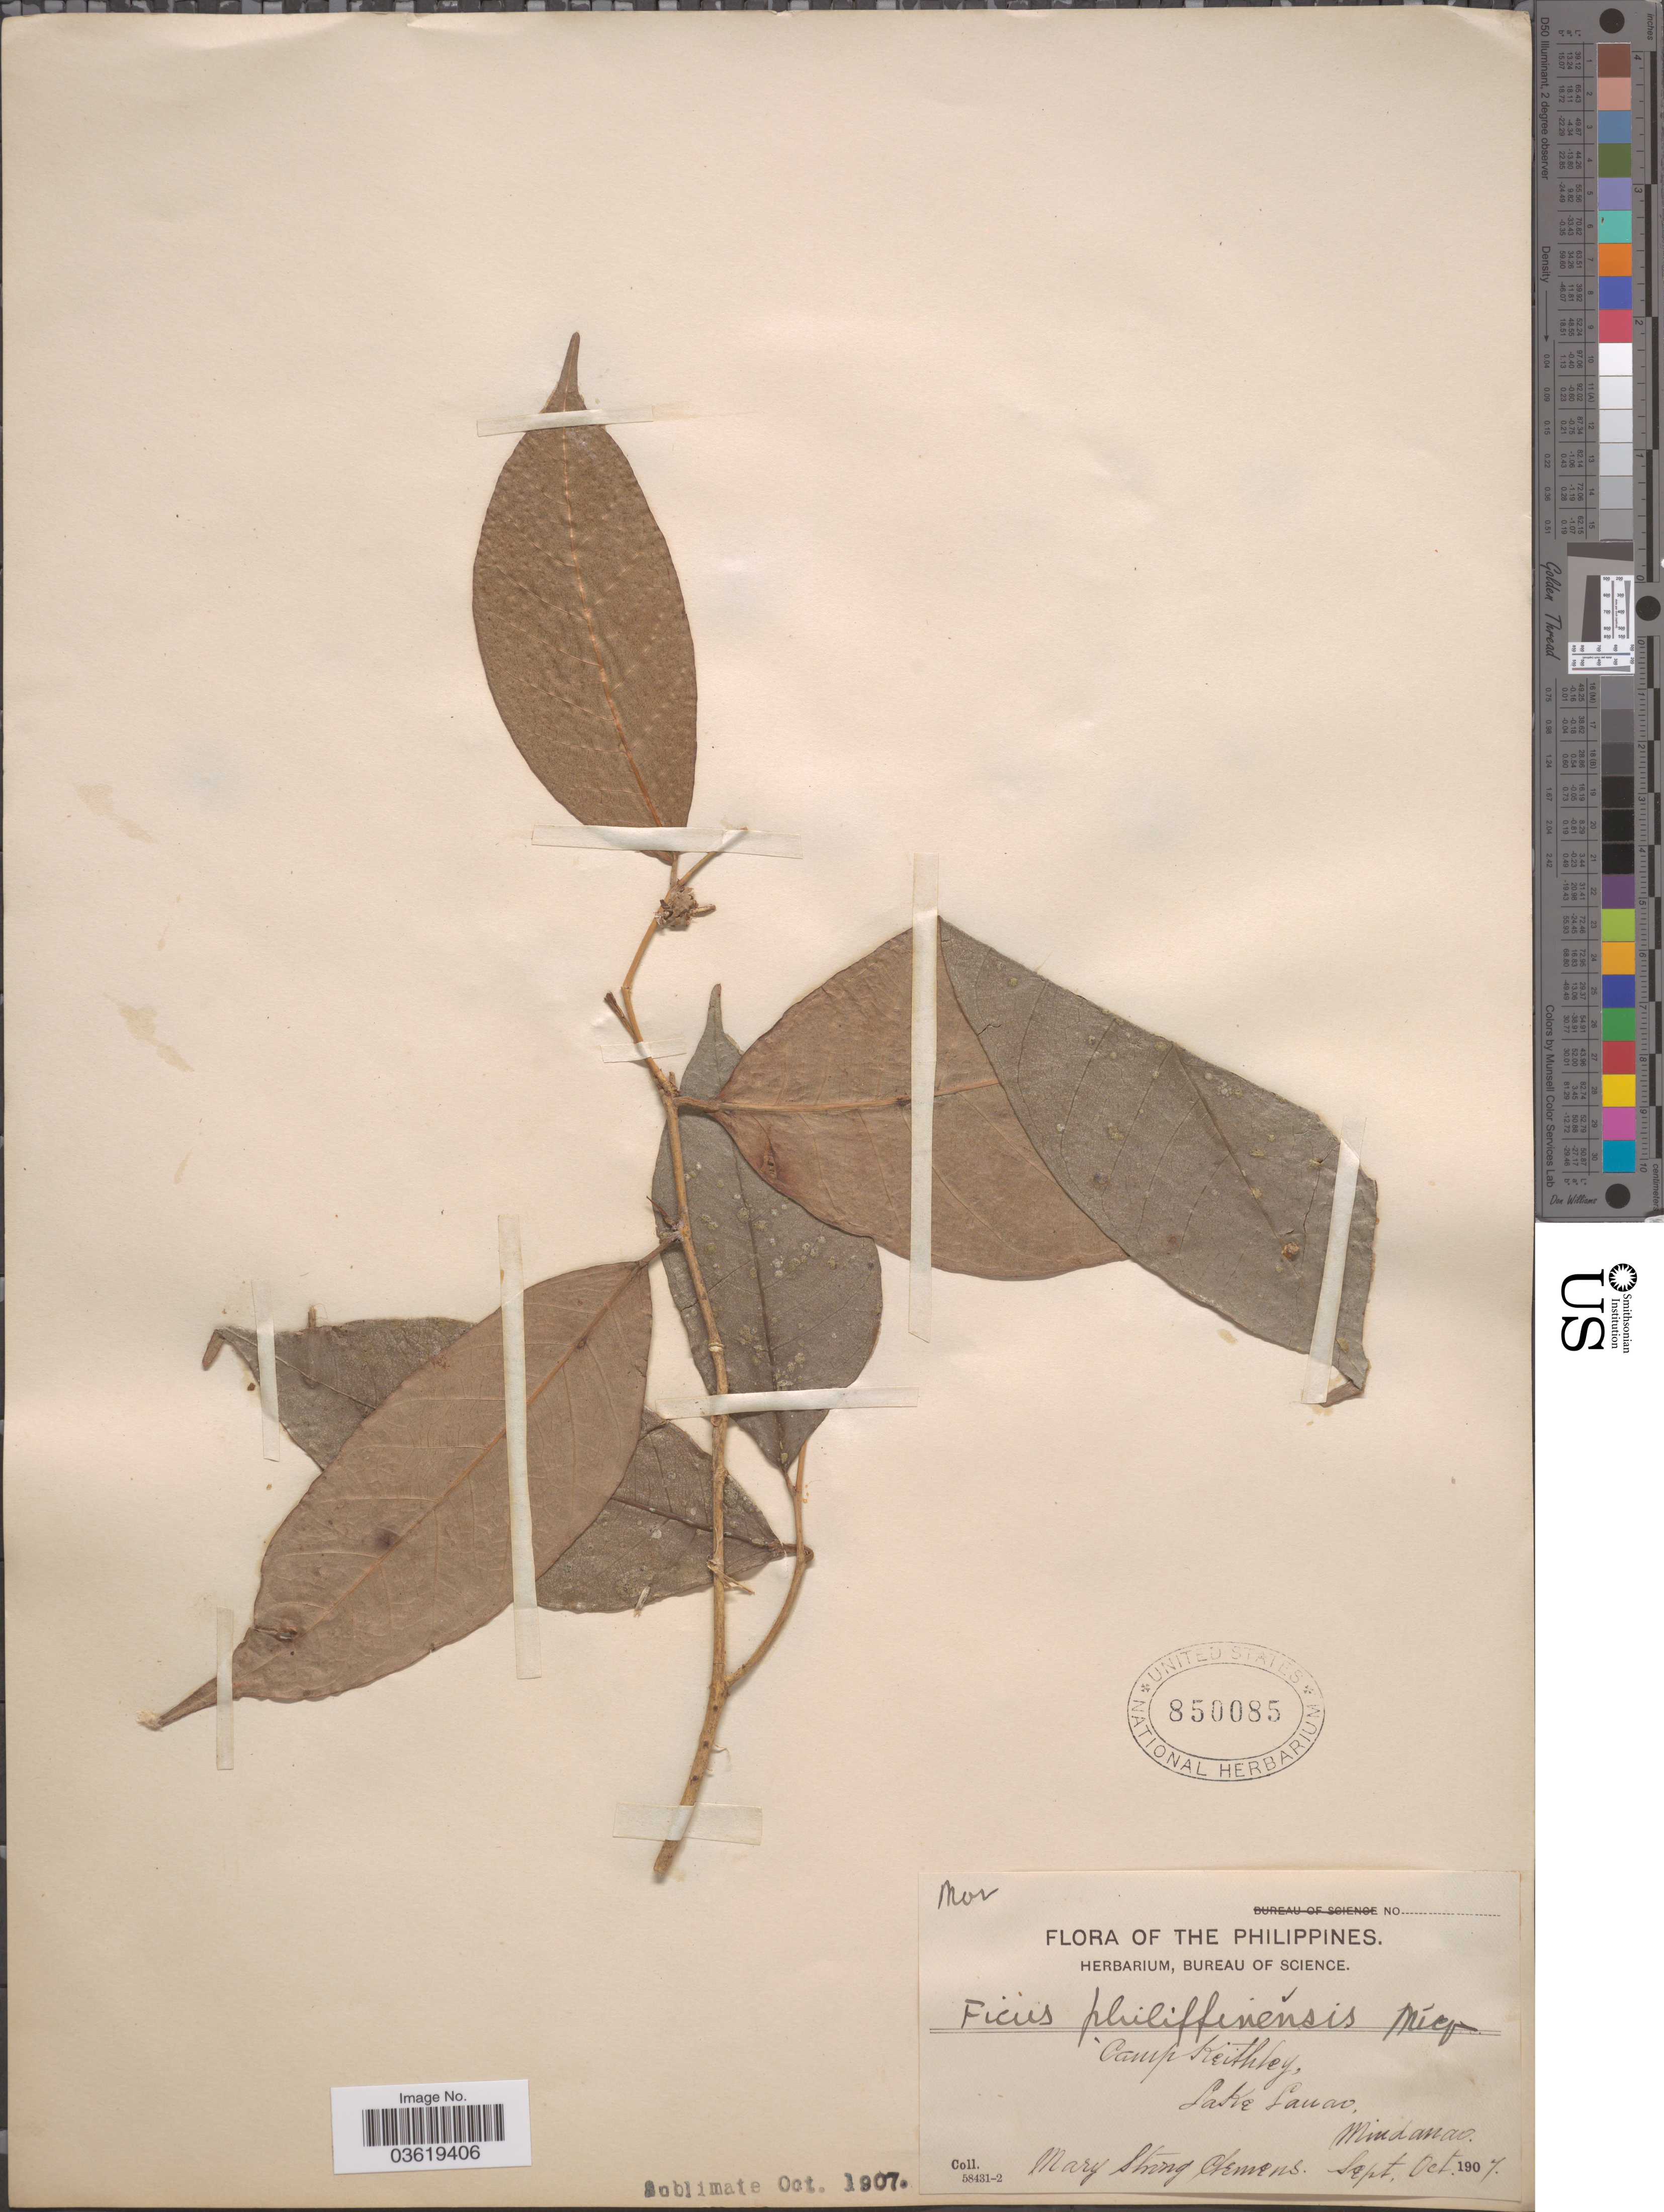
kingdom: Plantae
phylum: Tracheophyta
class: Magnoliopsida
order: Rosales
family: Moraceae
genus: Ficus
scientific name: Ficus philippinensis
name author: Miq.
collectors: M. S. Clemens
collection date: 1907-09/1907-10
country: Philippines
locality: Camp Keithley, Lake Lanao, Mindanao.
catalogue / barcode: US 850085